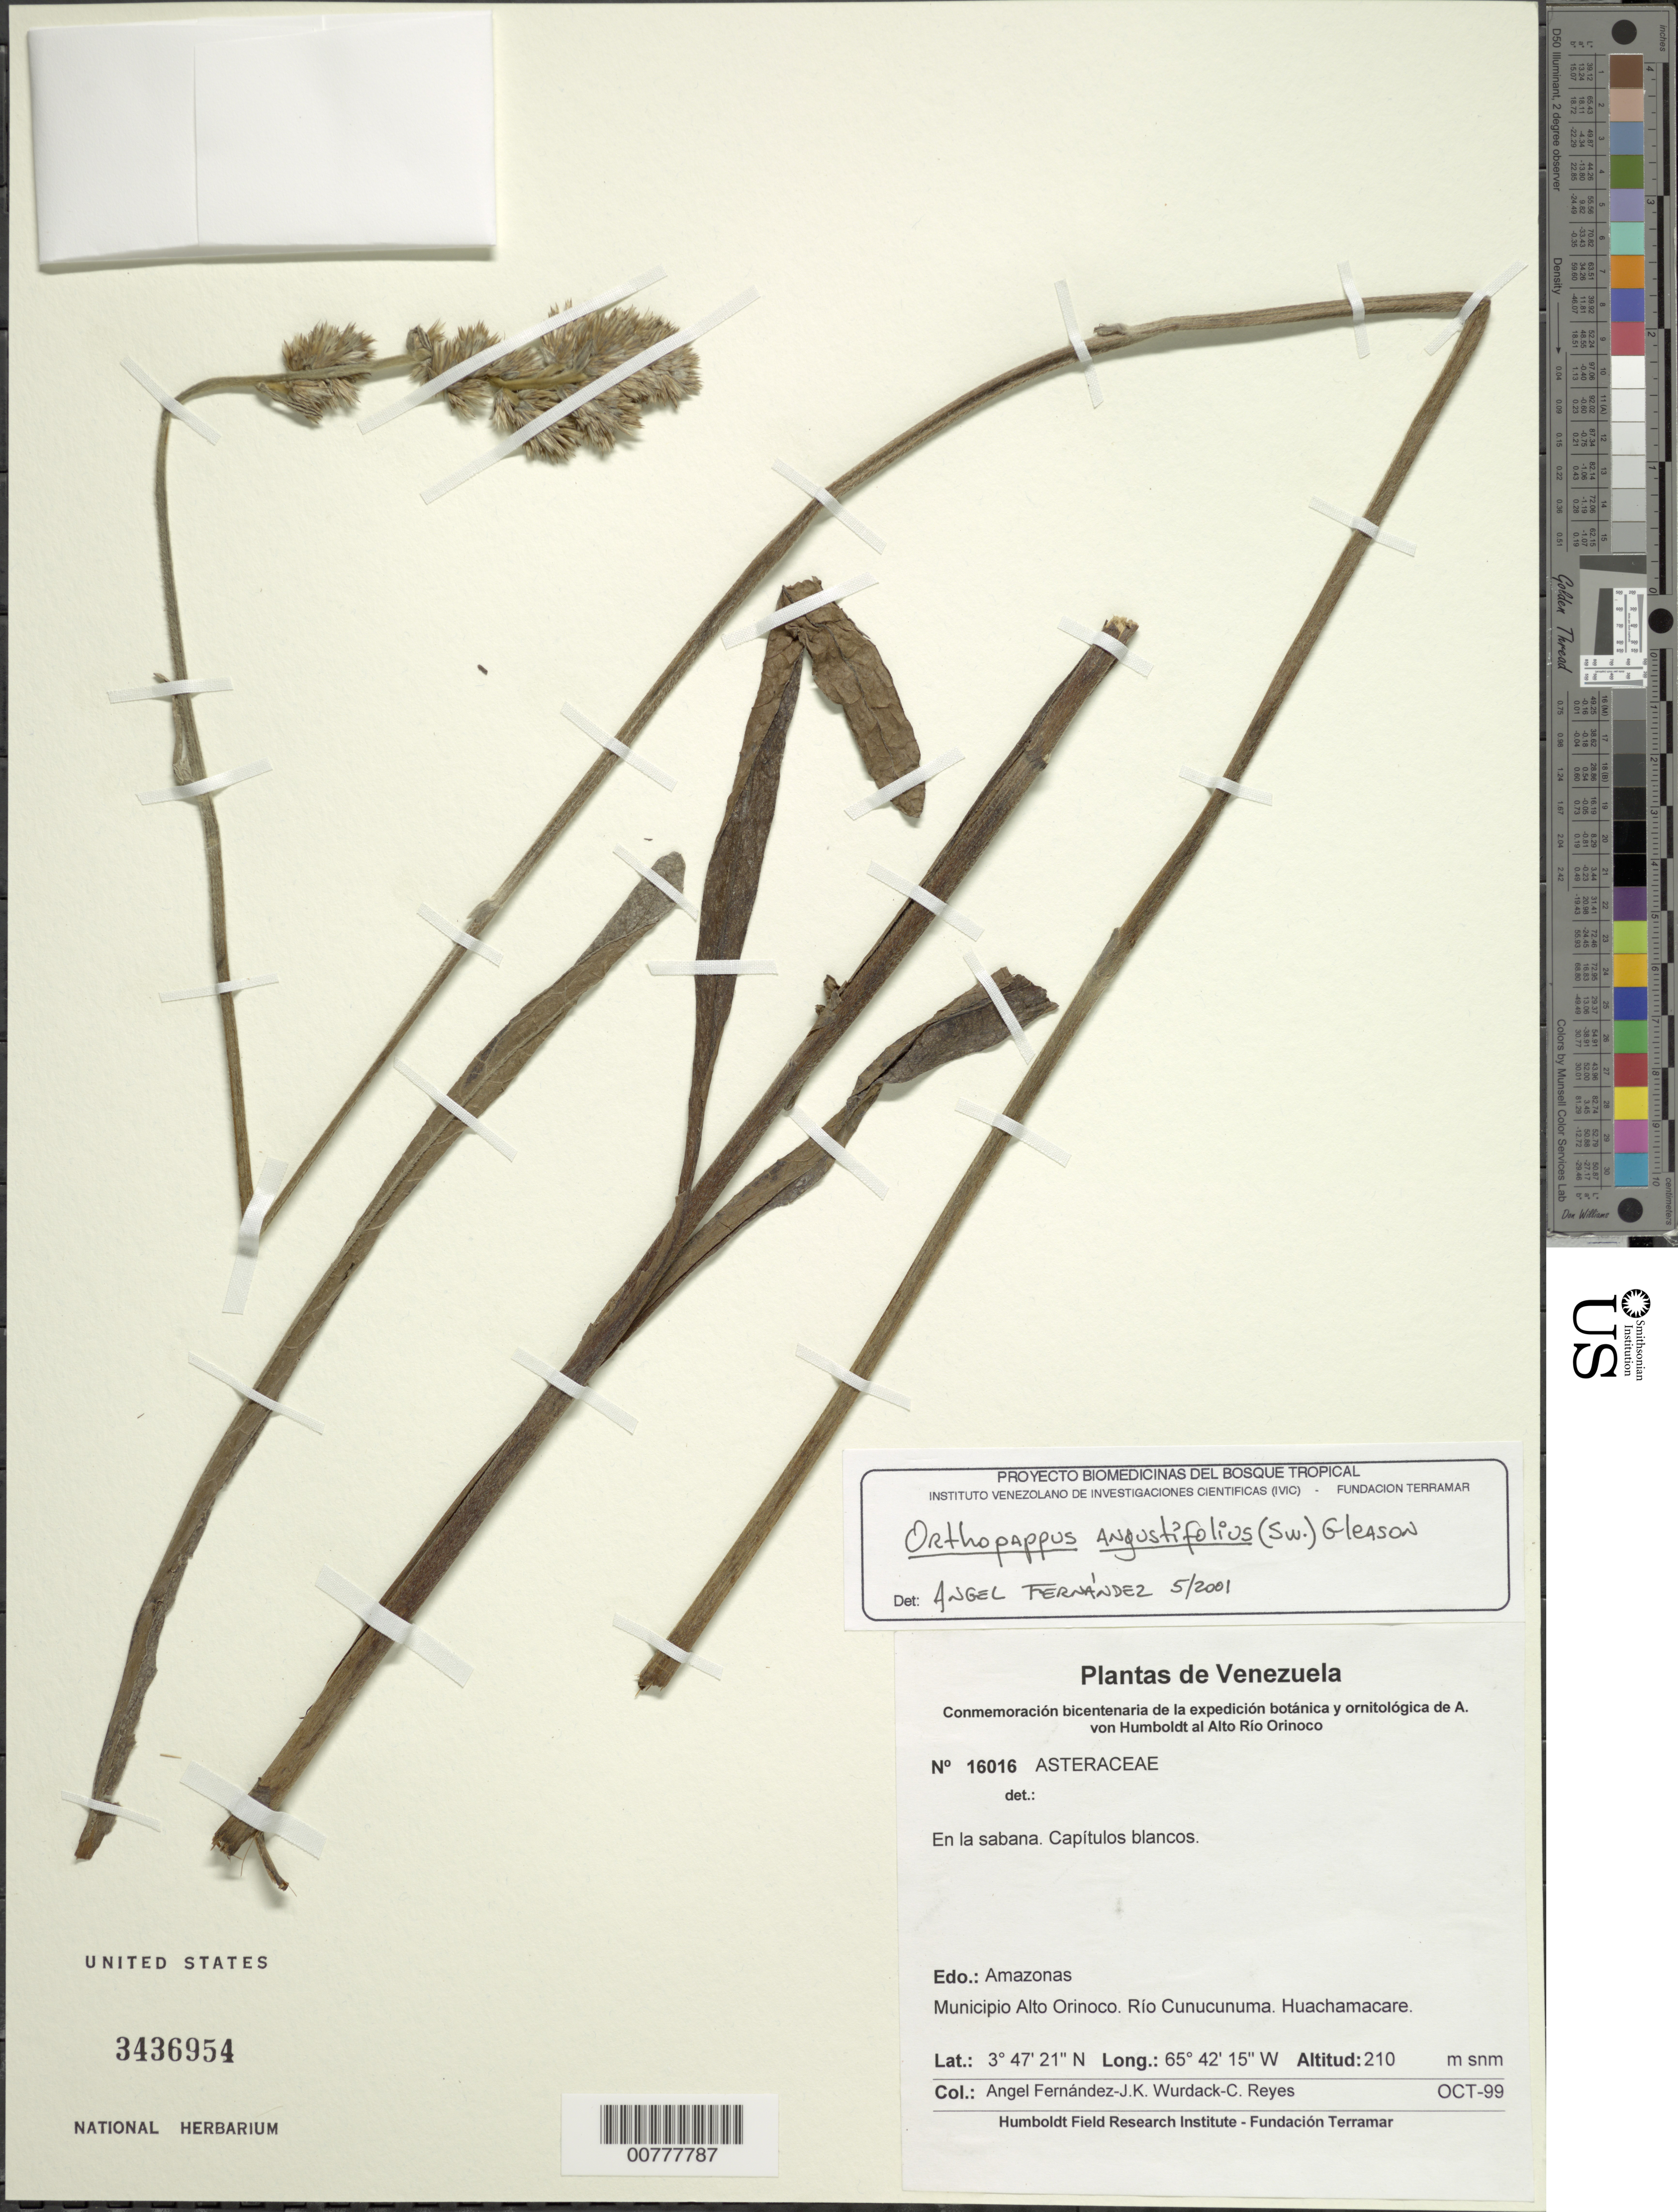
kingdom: Plantae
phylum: Tracheophyta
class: Magnoliopsida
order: Asterales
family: Asteraceae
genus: Orthopappus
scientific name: Orthopappus angustifolius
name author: (Sw.) Gleason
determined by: Fernández, A.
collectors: A. Fernández, K. Wurdack & C. Reyes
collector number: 16016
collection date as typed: Oct-99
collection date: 1999-10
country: Venezuela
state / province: Amazonas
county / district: Alto Orinoco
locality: Río Cunucunuma, Huachamacare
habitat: Sabana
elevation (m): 210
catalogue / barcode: US 3436954